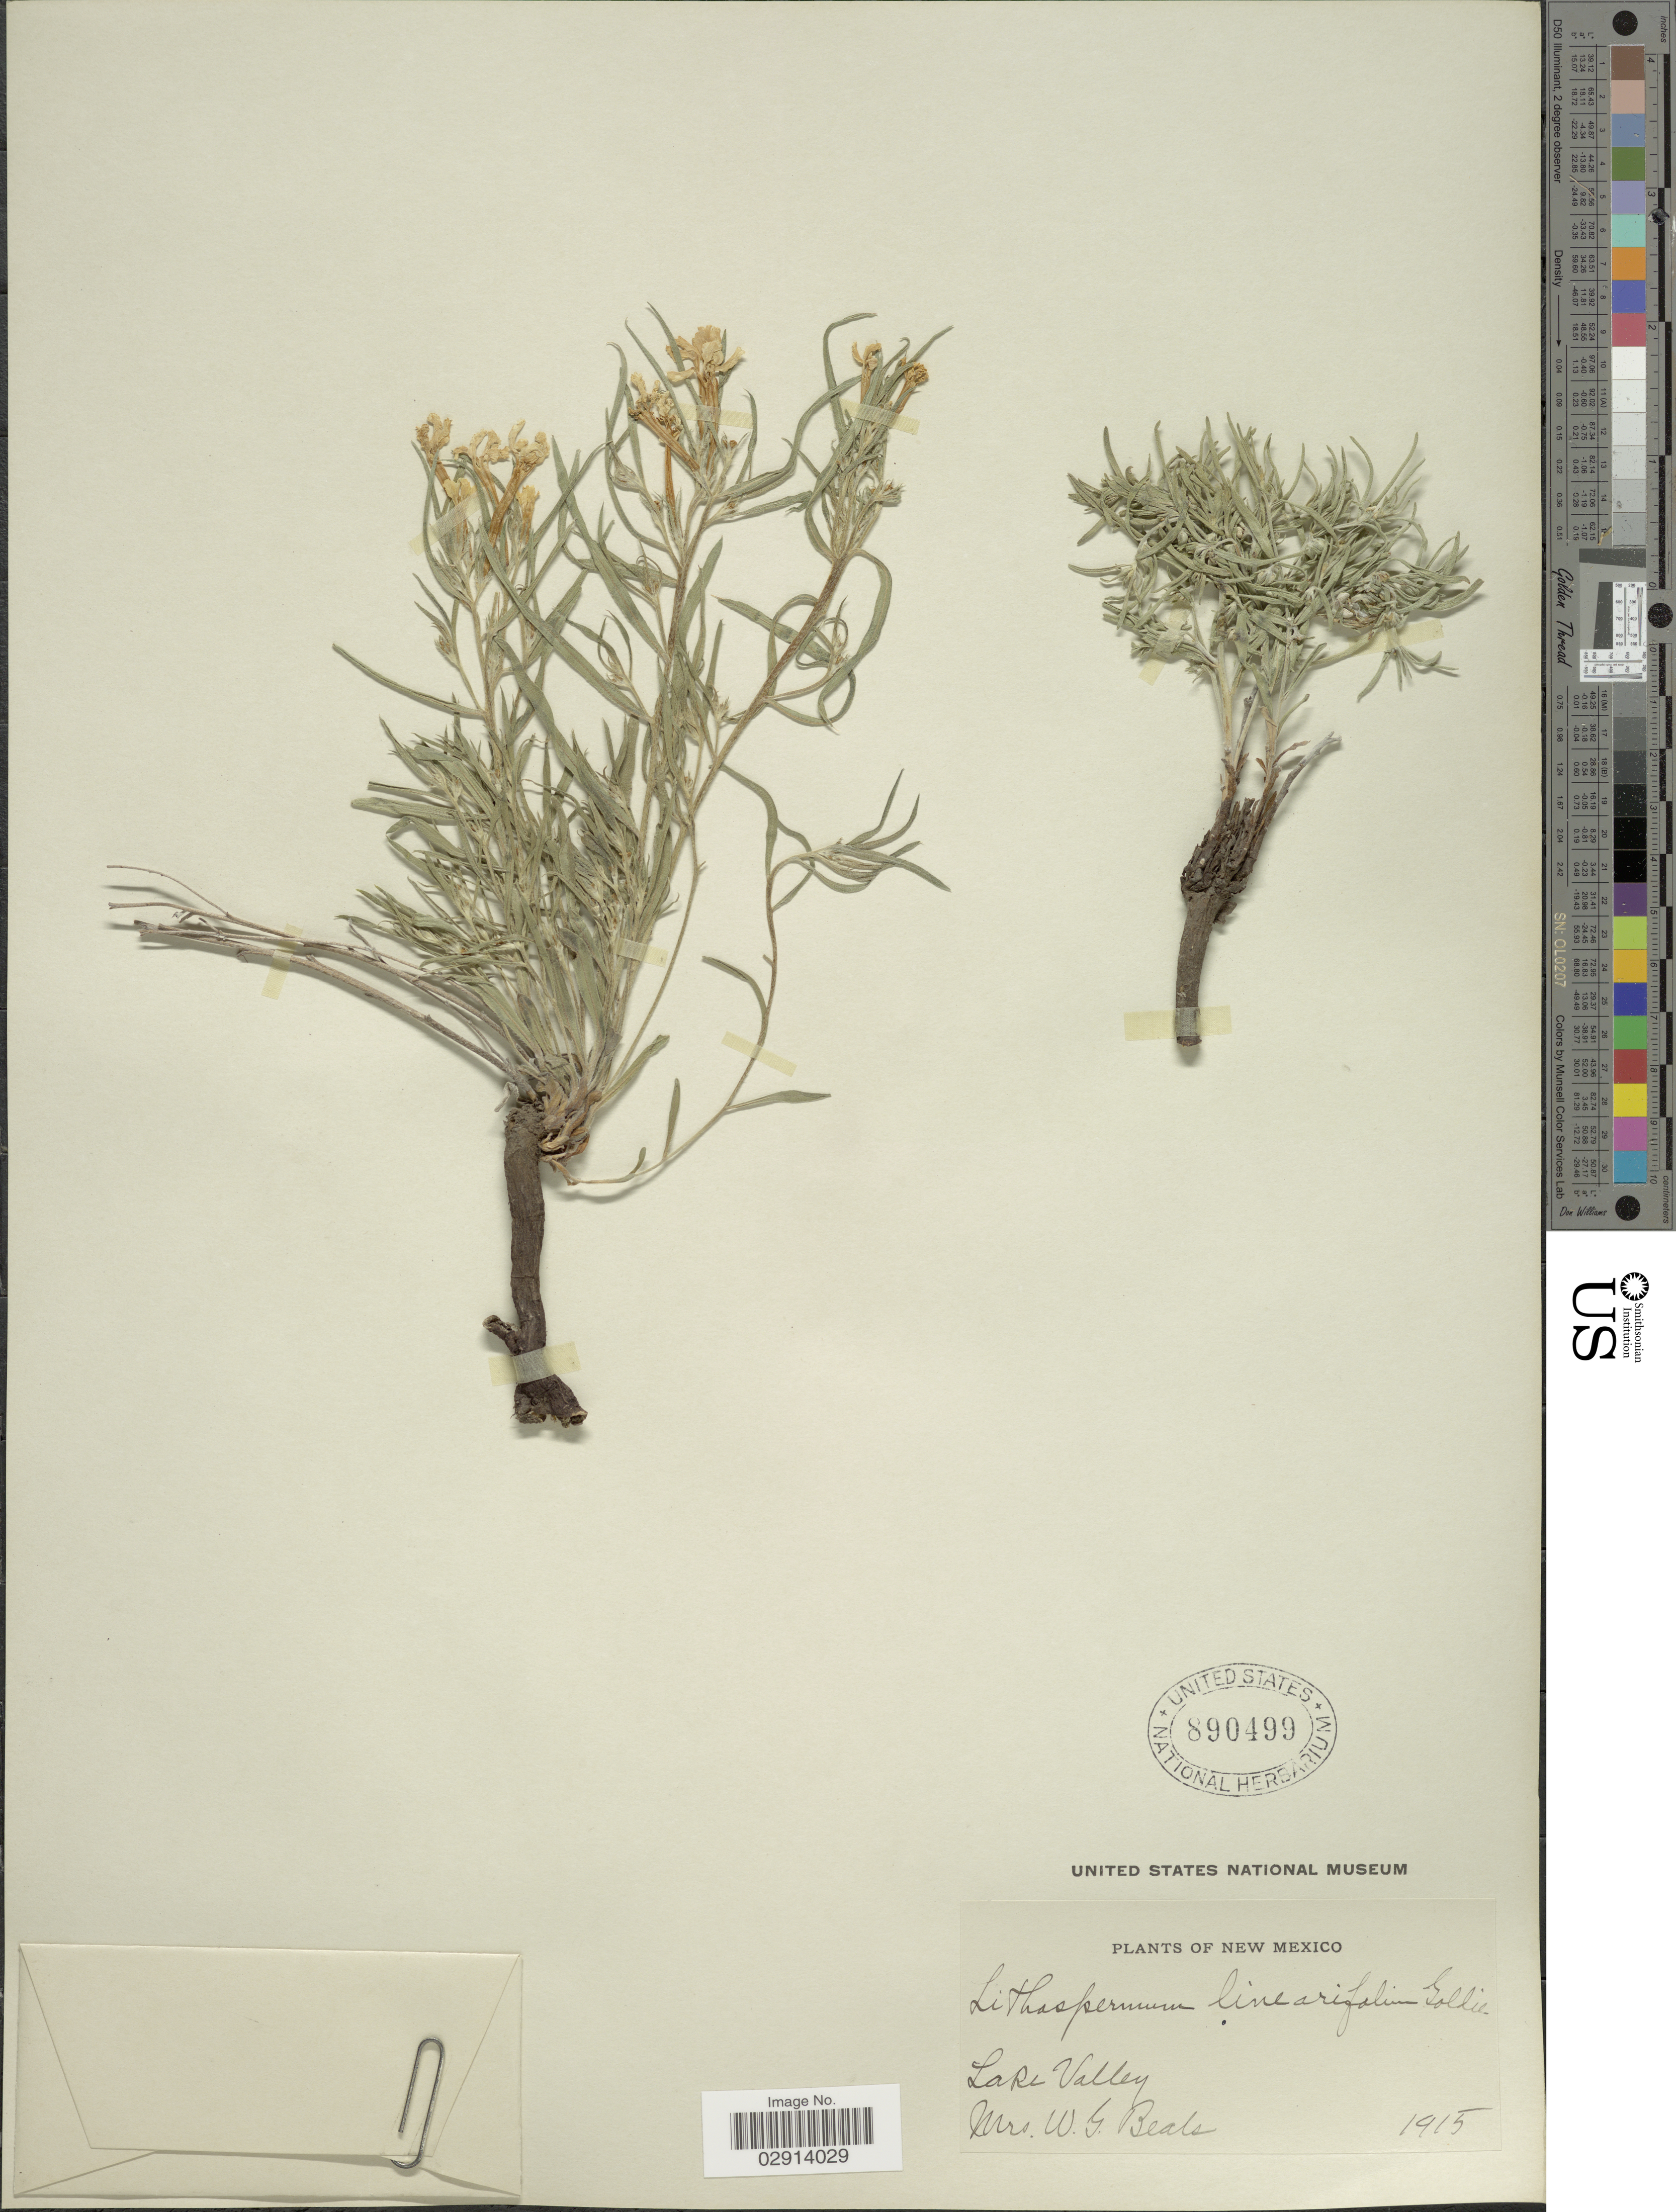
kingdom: Plantae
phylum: Tracheophyta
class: Magnoliopsida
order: Boraginales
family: Boraginaceae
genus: Lithospermum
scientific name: Lithospermum incisum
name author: Lehm.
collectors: Mrs. W. G. Beals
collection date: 1915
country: United States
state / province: New Mexico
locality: Lake Valley.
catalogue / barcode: US 890499